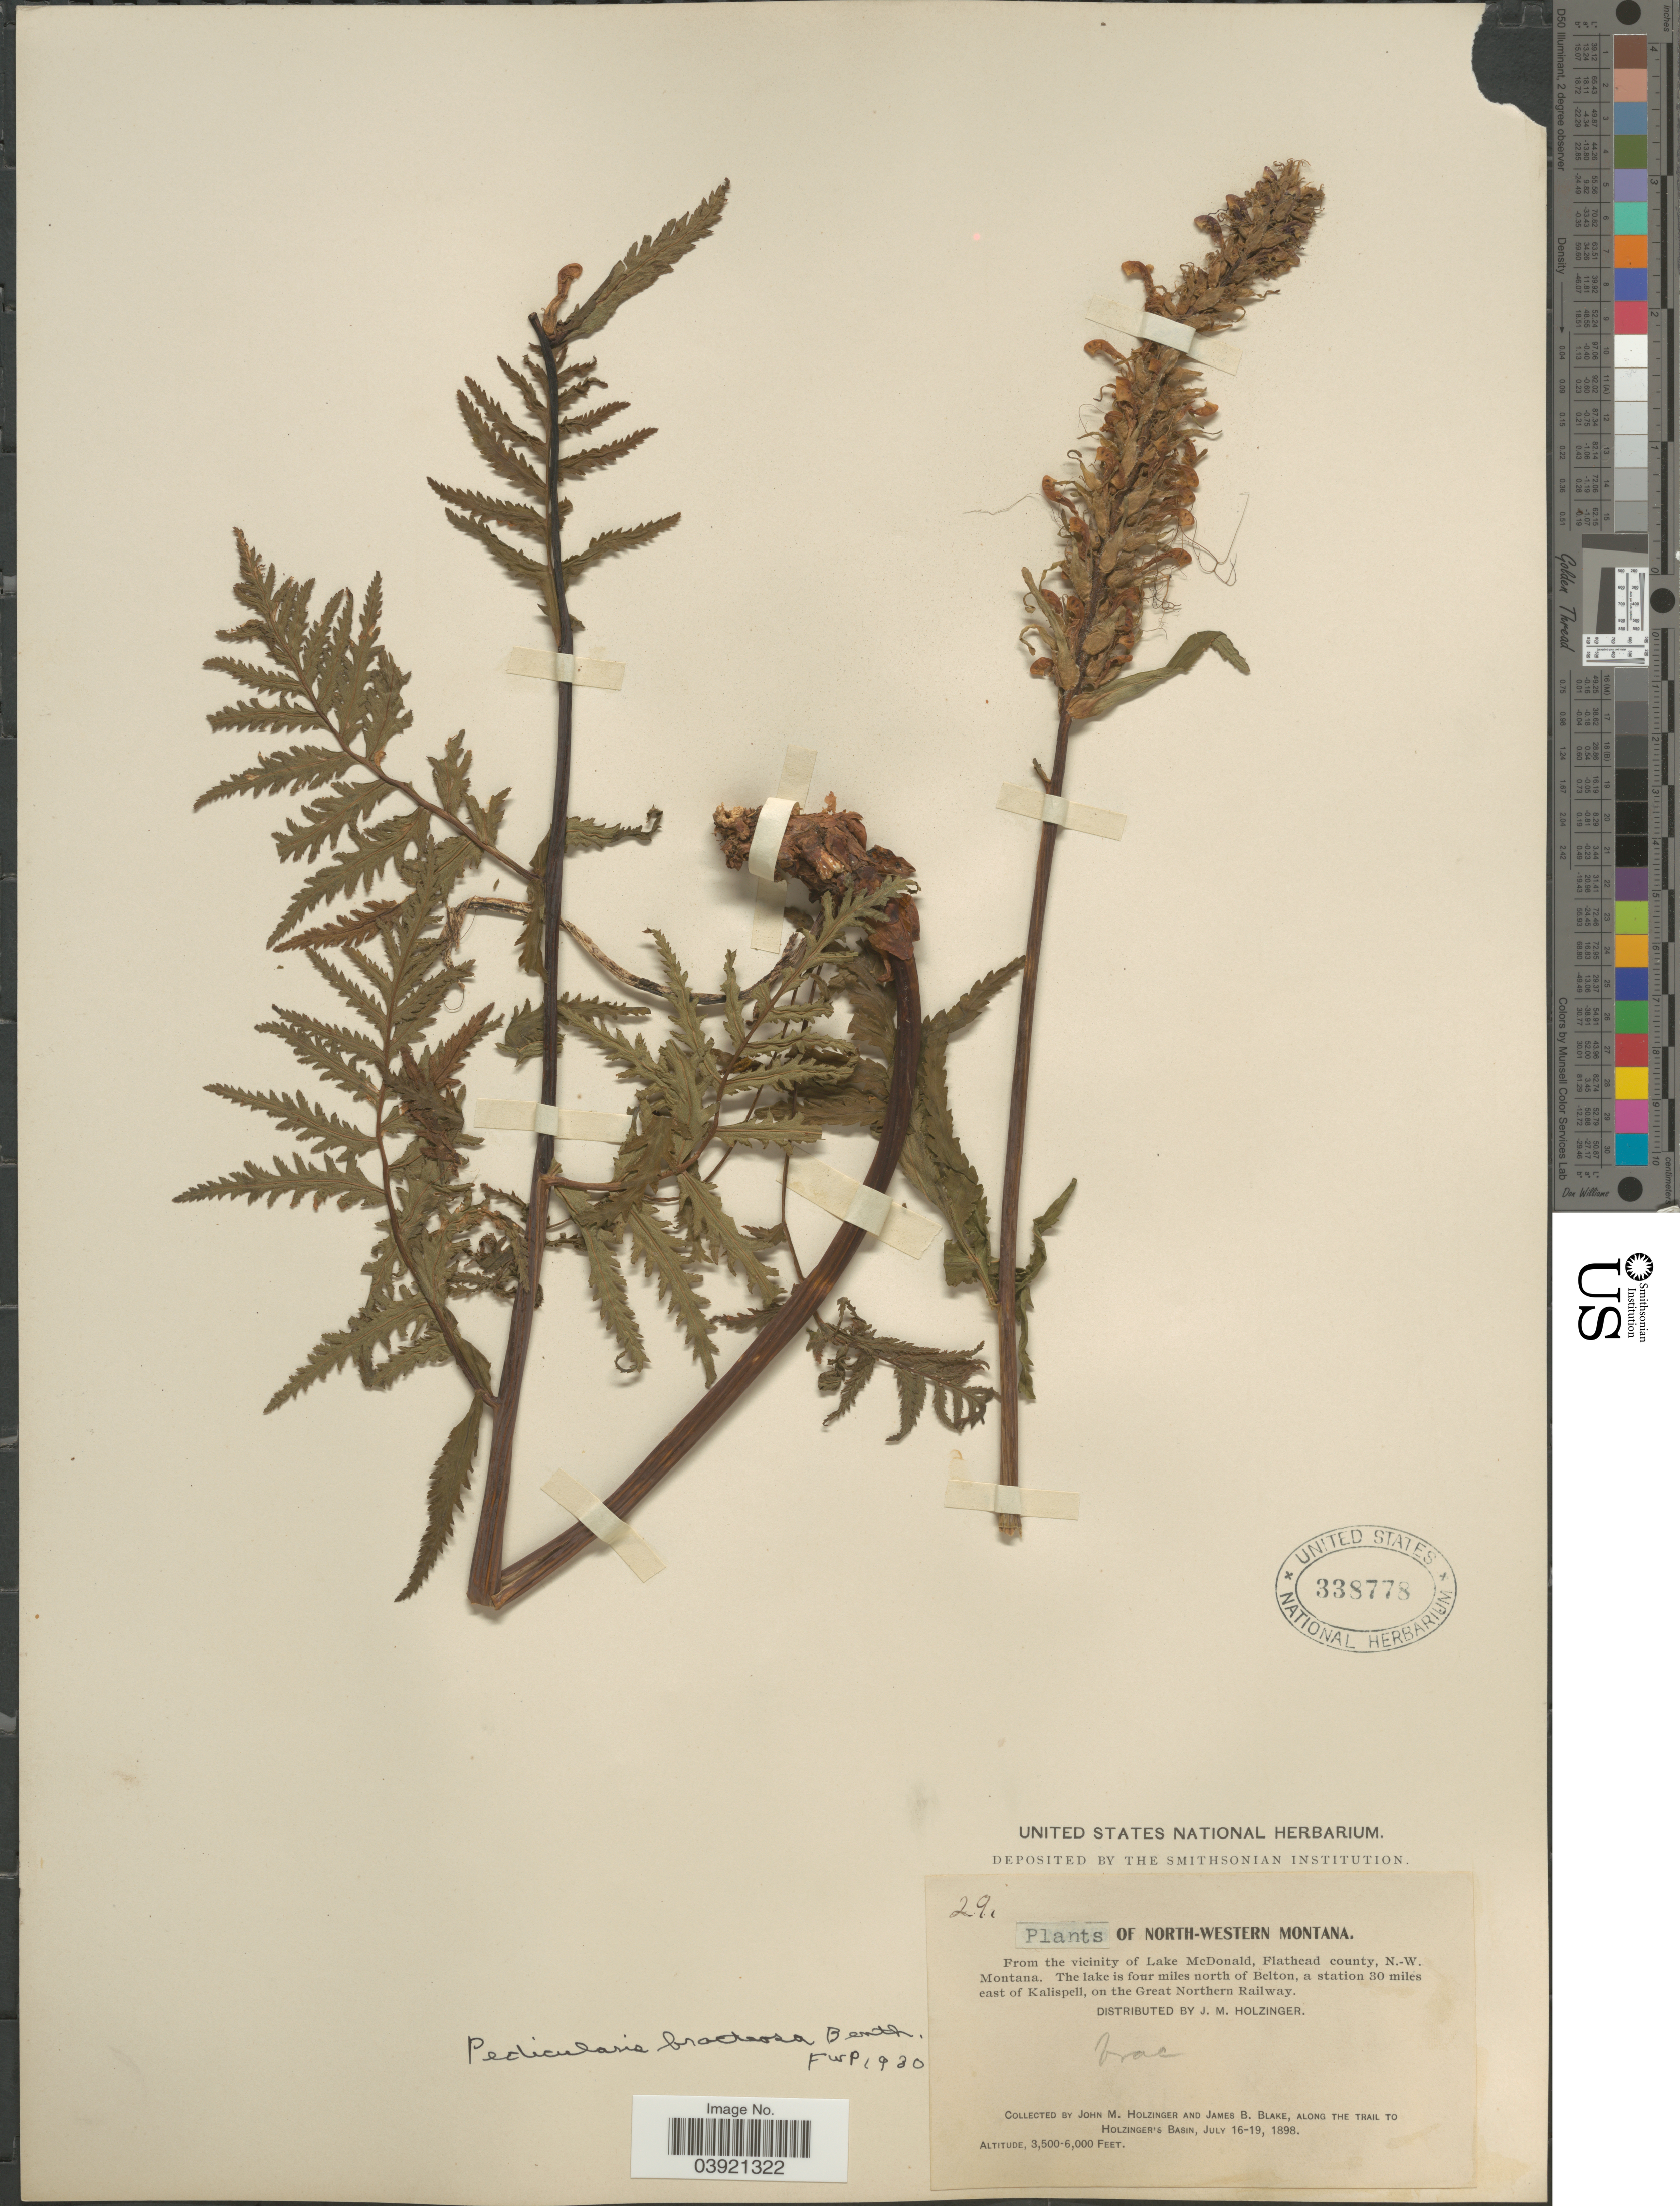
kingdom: Plantae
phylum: Tracheophyta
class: Magnoliopsida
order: Lamiales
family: Orobanchaceae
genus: Pedicularis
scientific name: Pedicularis bracteosa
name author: Benth.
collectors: J. M. Holzinger & J. B. Blake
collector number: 29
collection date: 1898-07-16/1898-07-19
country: United States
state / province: Montana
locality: North-Western Montana. From the vicinity of Lake McDonald, Flathead county, N,-W. Montana. The lake is four miles north of Belton, a station 30 miles east of Kalispell, on the Great Northern Railway. Along the Trail to Holzinger's Basin.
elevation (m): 1067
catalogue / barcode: US 338778